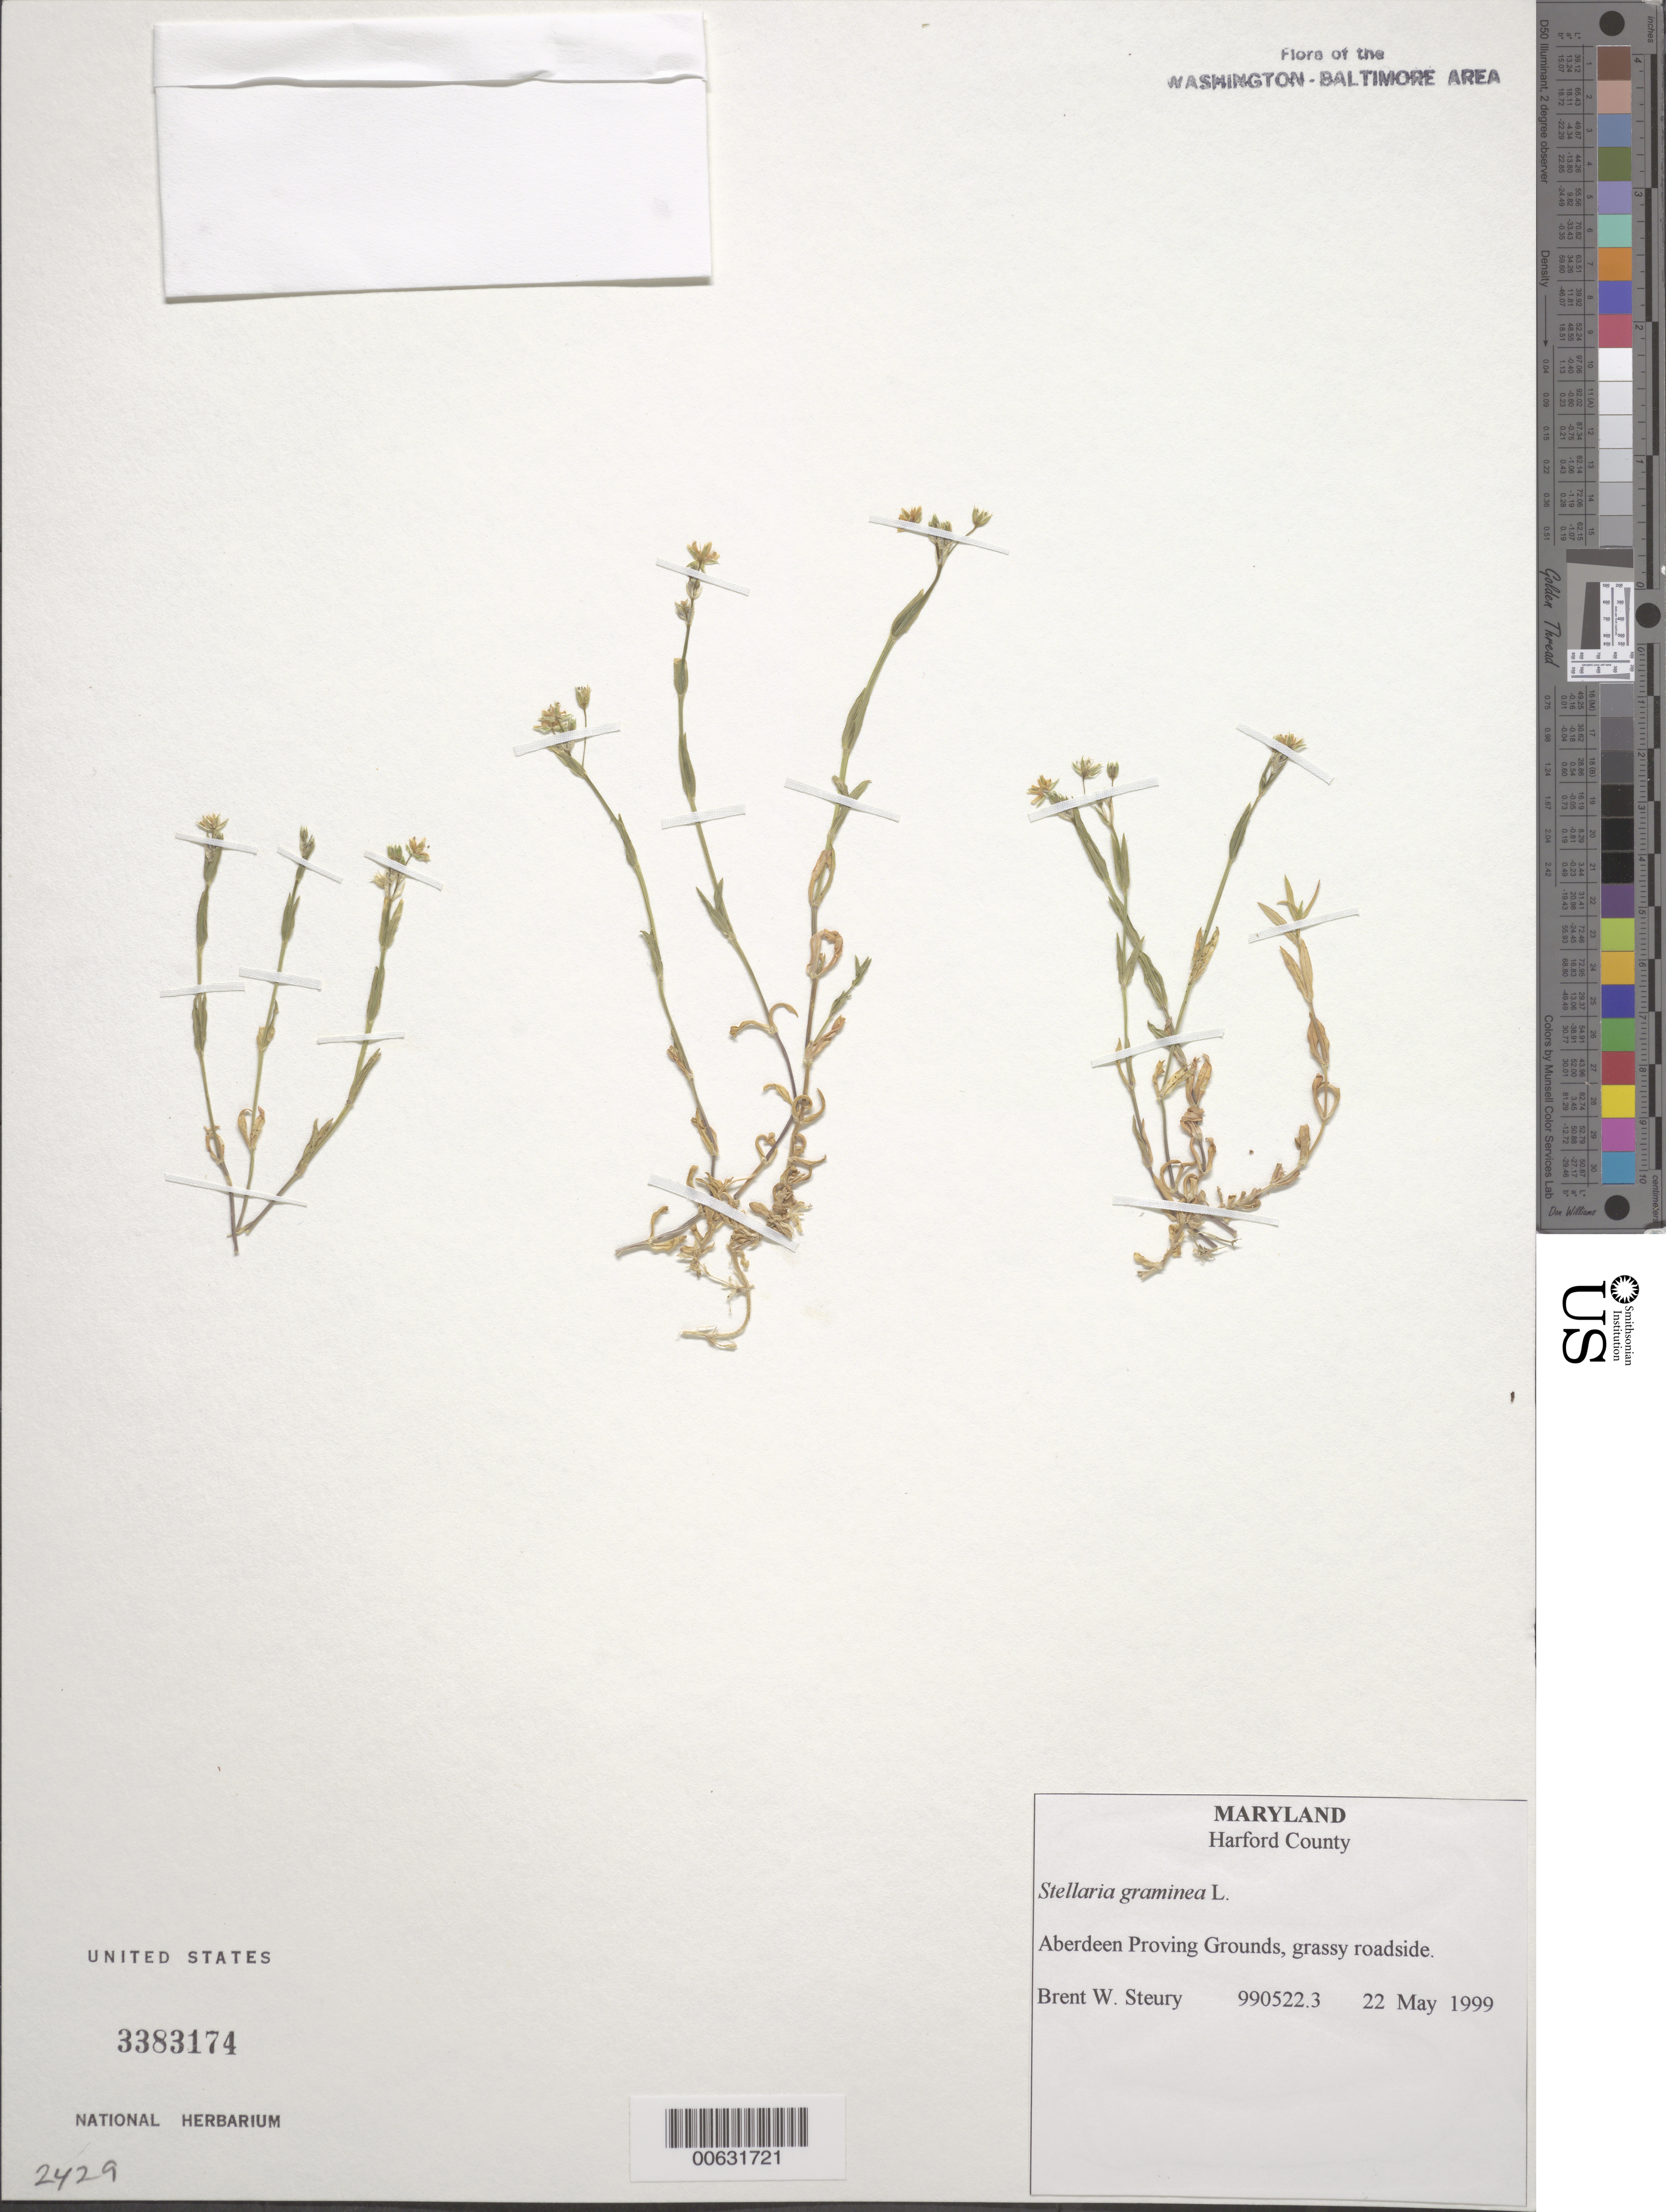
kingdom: Plantae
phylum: Tracheophyta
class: Magnoliopsida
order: Caryophyllales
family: Caryophyllaceae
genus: Stellaria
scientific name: Stellaria graminea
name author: L.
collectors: B. Steury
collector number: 990522.3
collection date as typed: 22 May 1999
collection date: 1999-05-22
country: United States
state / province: Maryland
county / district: Harford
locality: Aberdeen Proving Ground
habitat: Grassy roadside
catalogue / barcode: US 3383174